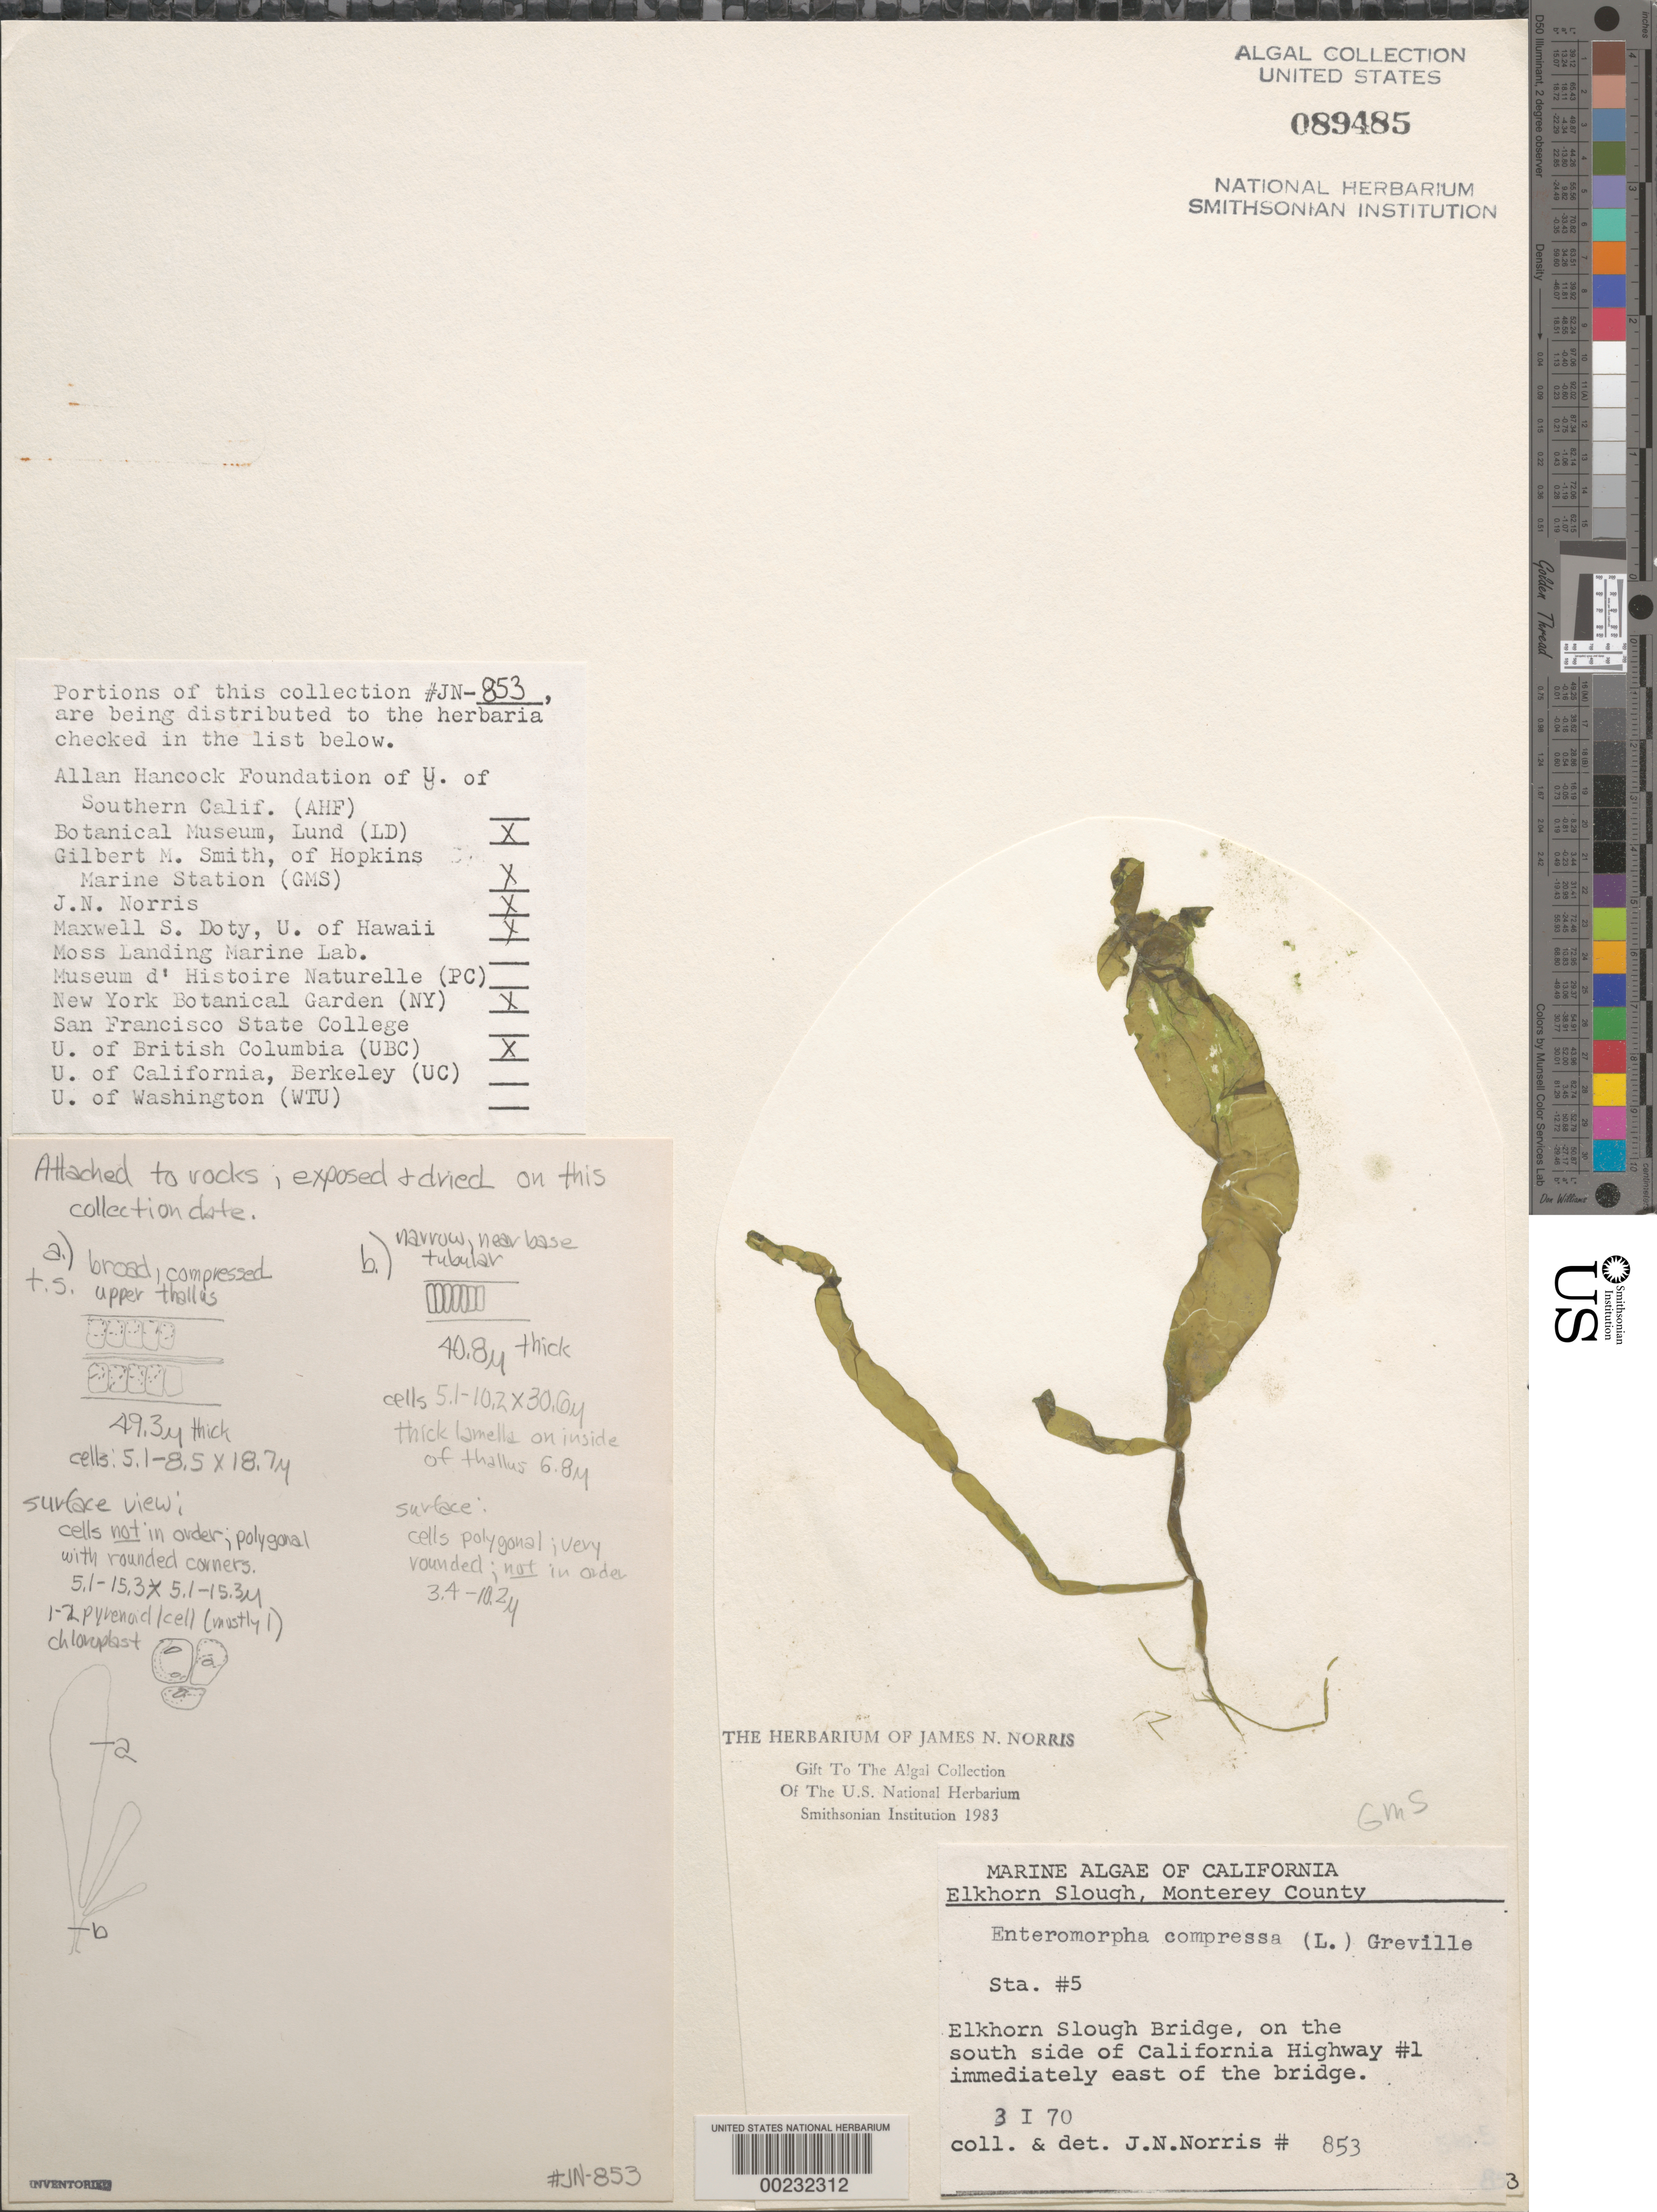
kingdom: Plantae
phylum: Chlorophyta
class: Ulvophyceae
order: Ulvales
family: Ulvaceae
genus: Ulva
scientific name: Ulva compressa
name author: L.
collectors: J. N. Norris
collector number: JN-853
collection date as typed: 03 Jan 1970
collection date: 1970-01-03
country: United States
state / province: California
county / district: Monterey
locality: Elkhorn Slough, Elkhorn Slough Bridge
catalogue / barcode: US 89485